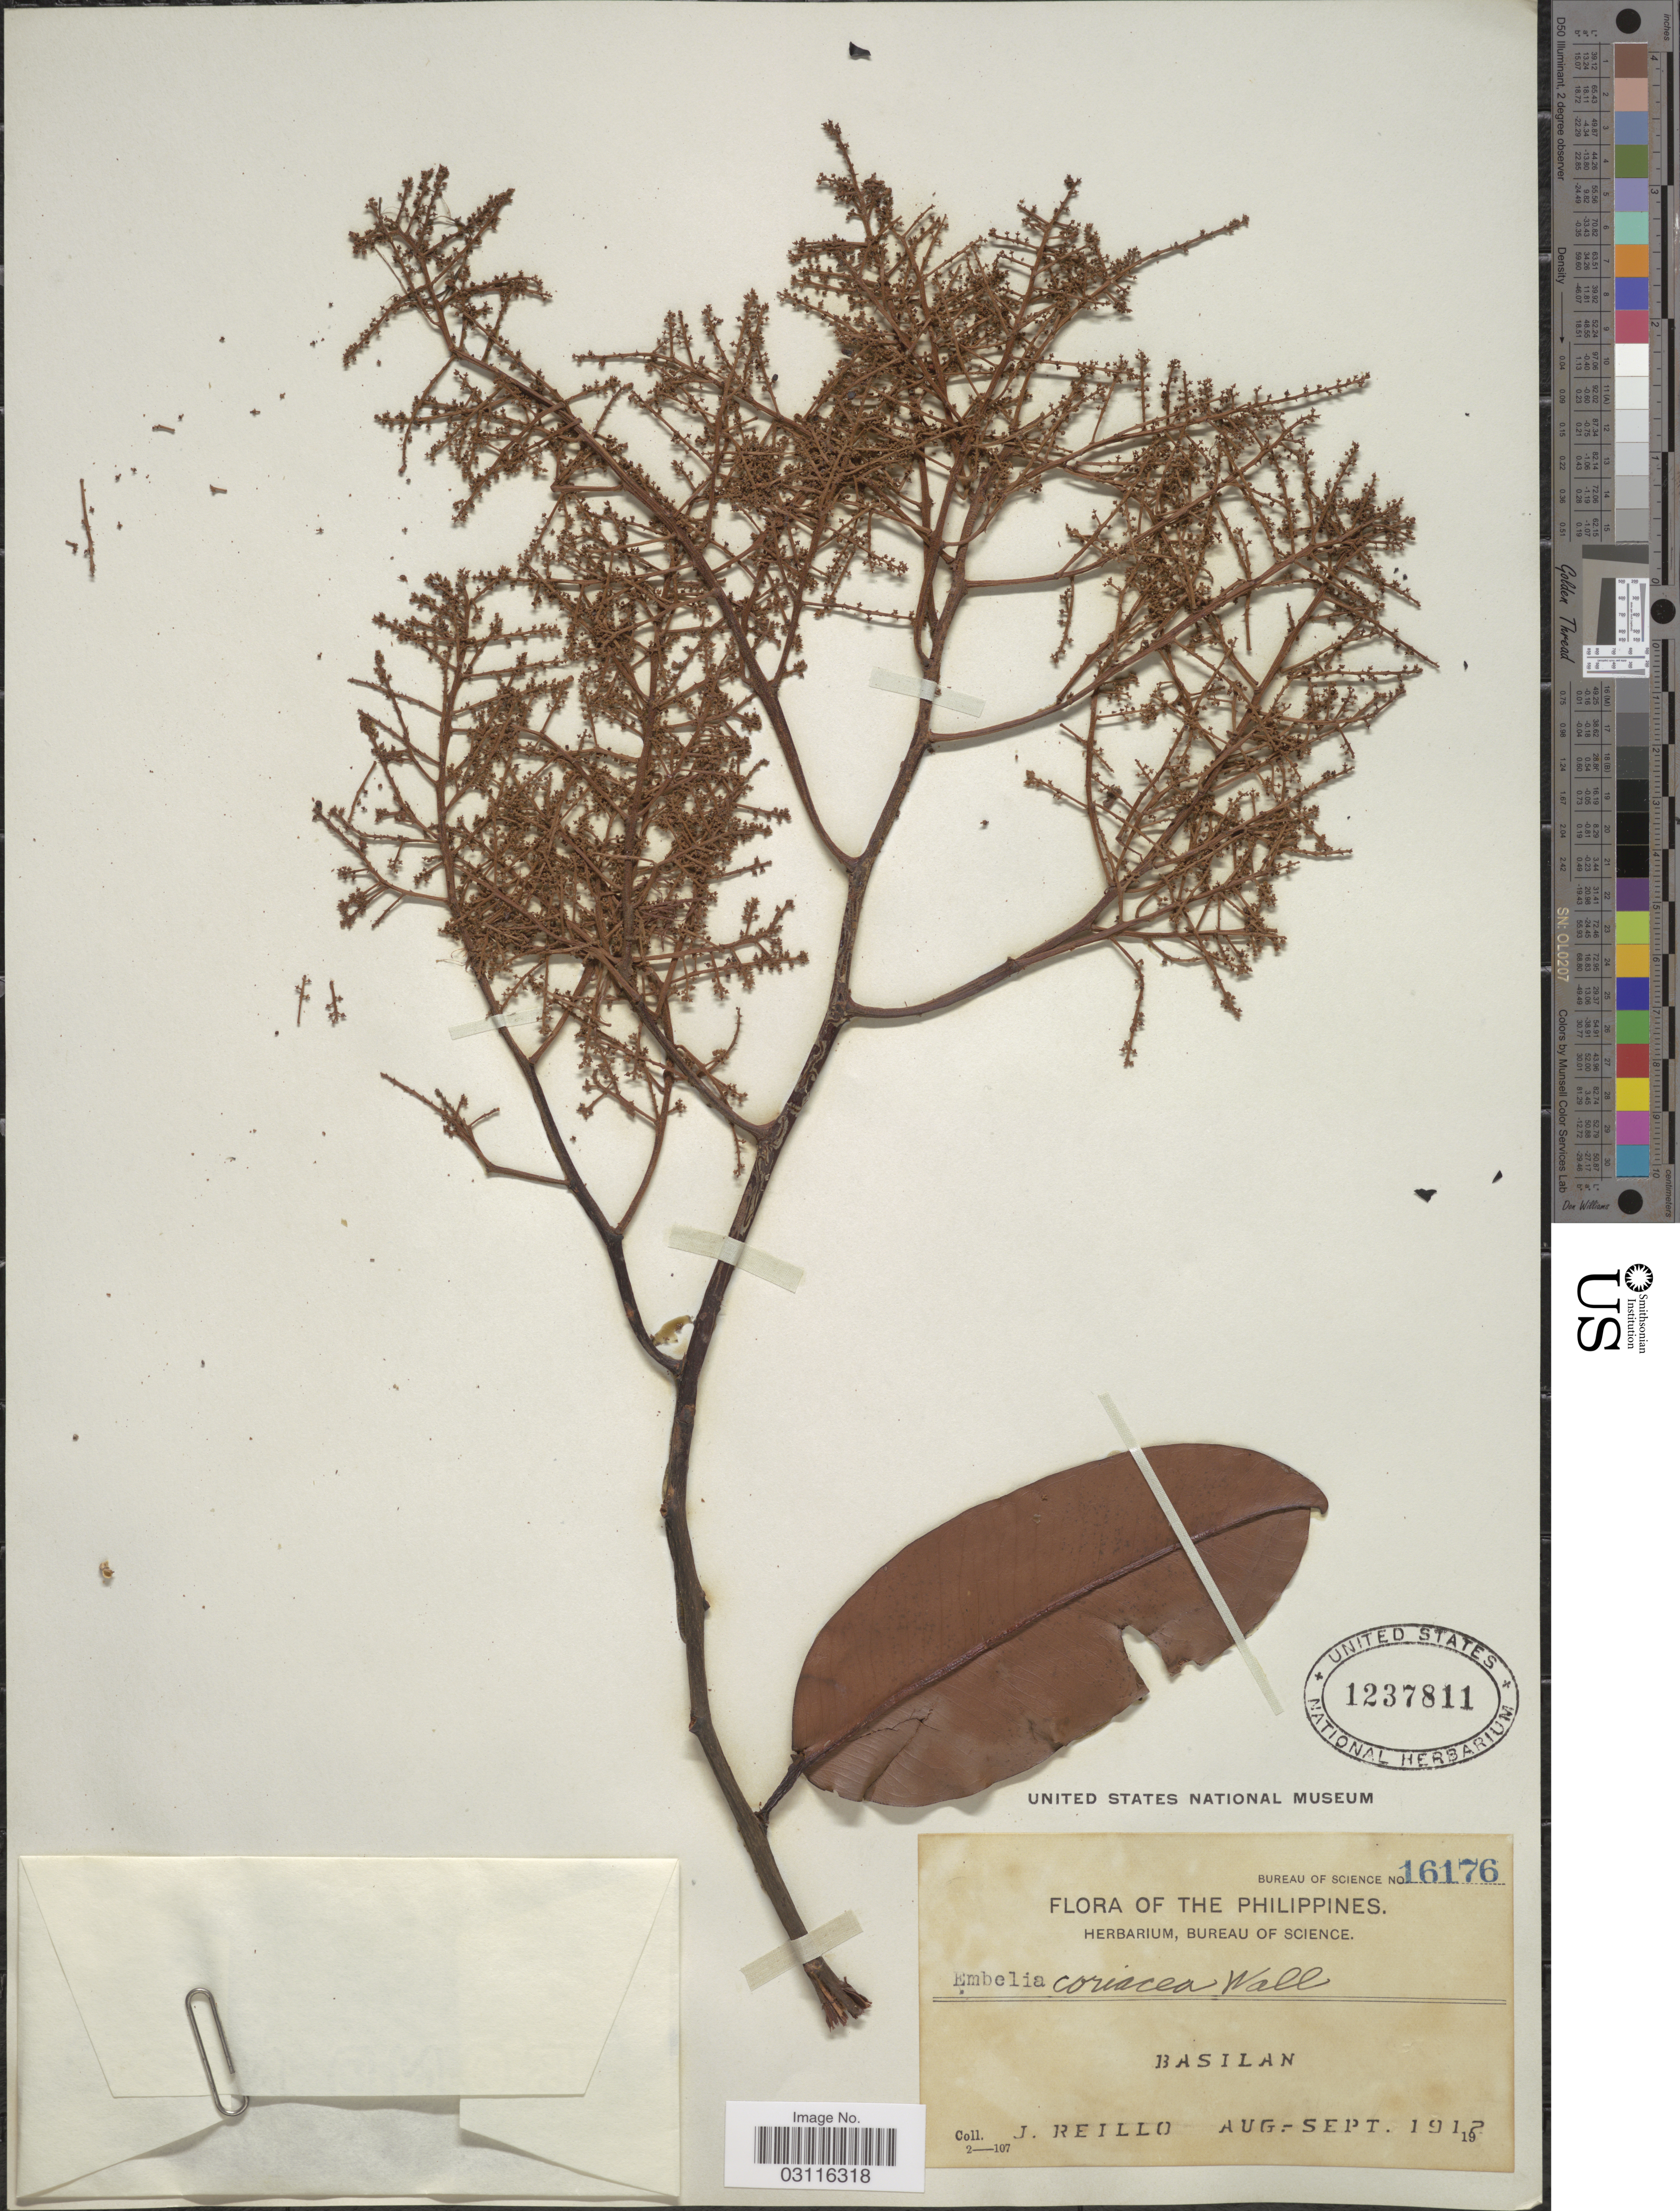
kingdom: Plantae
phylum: Tracheophyta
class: Magnoliopsida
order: Ericales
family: Primulaceae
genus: Embelia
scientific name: Embelia coriacea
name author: Wall. ex A. DC.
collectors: J. Reillo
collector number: Bureau of Science 16176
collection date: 1912-08/1912-09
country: Philippines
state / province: Muslim Mindanao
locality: Basilan.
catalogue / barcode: US 1237811